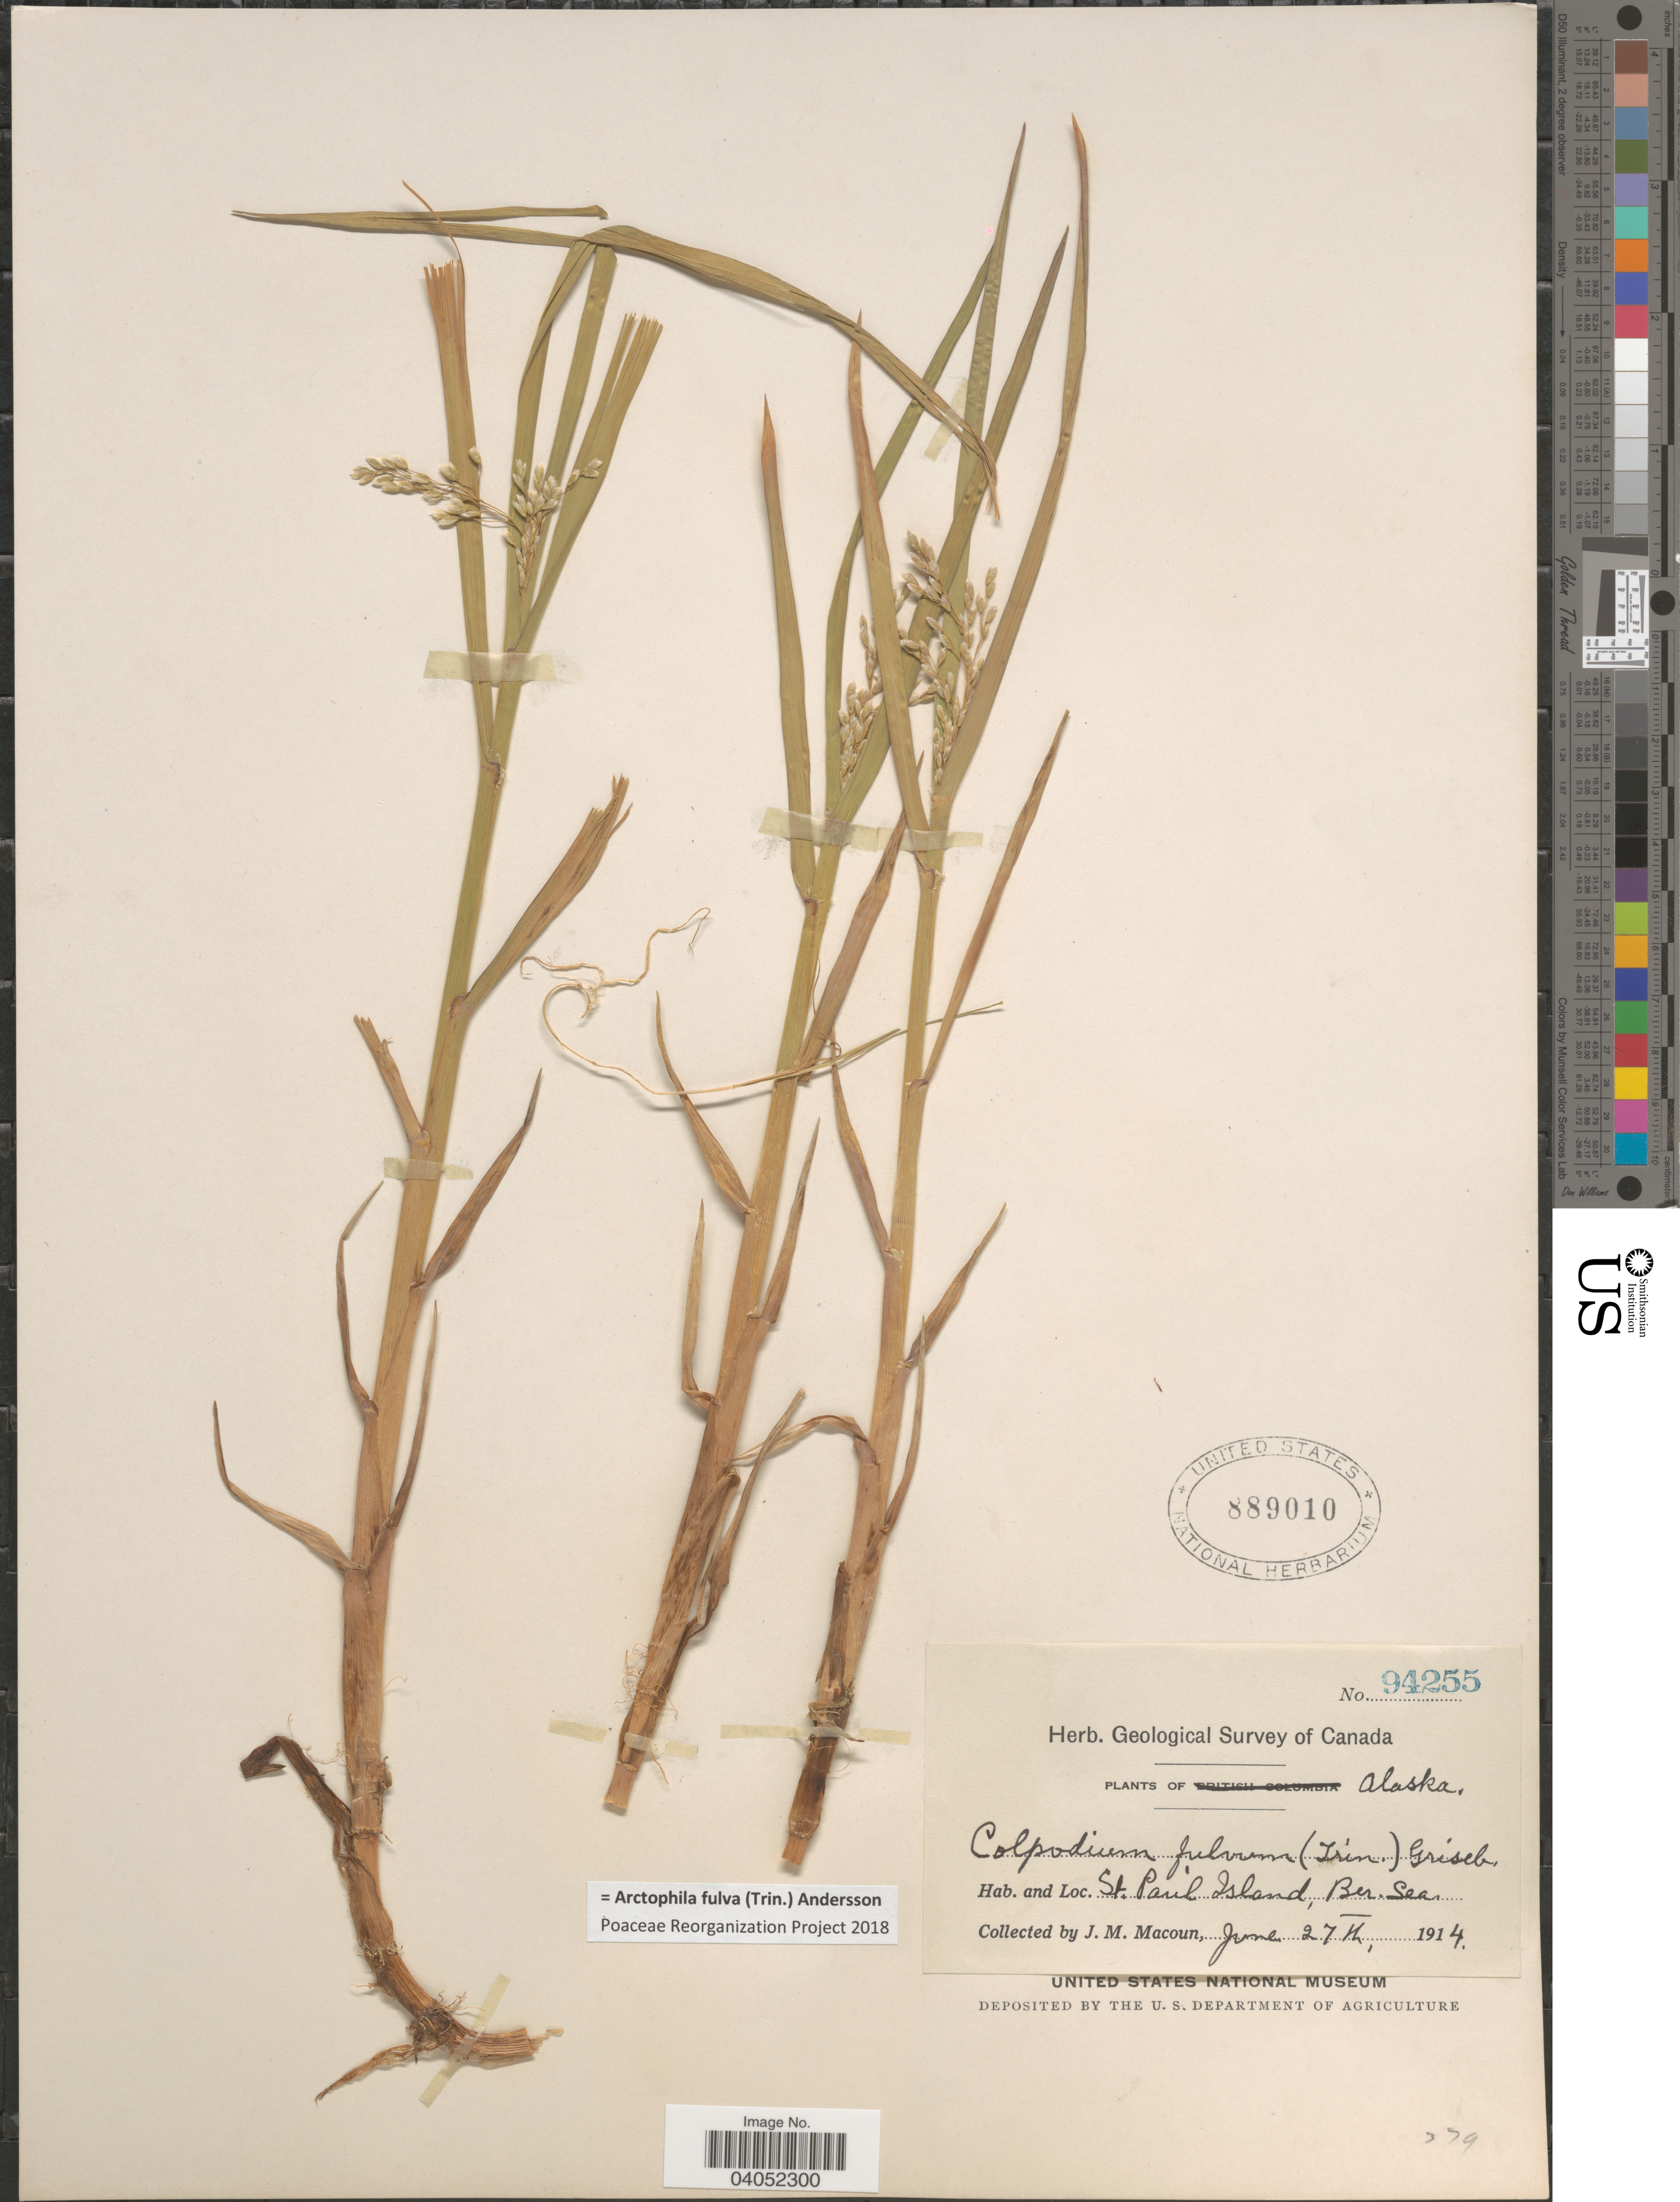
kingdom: Plantae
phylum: Tracheophyta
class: Liliopsida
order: Poales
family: Poaceae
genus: Arctophila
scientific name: Arctophila fulva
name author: (Trin.) Andersson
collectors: J. M. Macoun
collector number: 94255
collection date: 1914-06-27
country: United States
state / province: Alaska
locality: St. Paul Island, Ber. Sea.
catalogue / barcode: US 889010